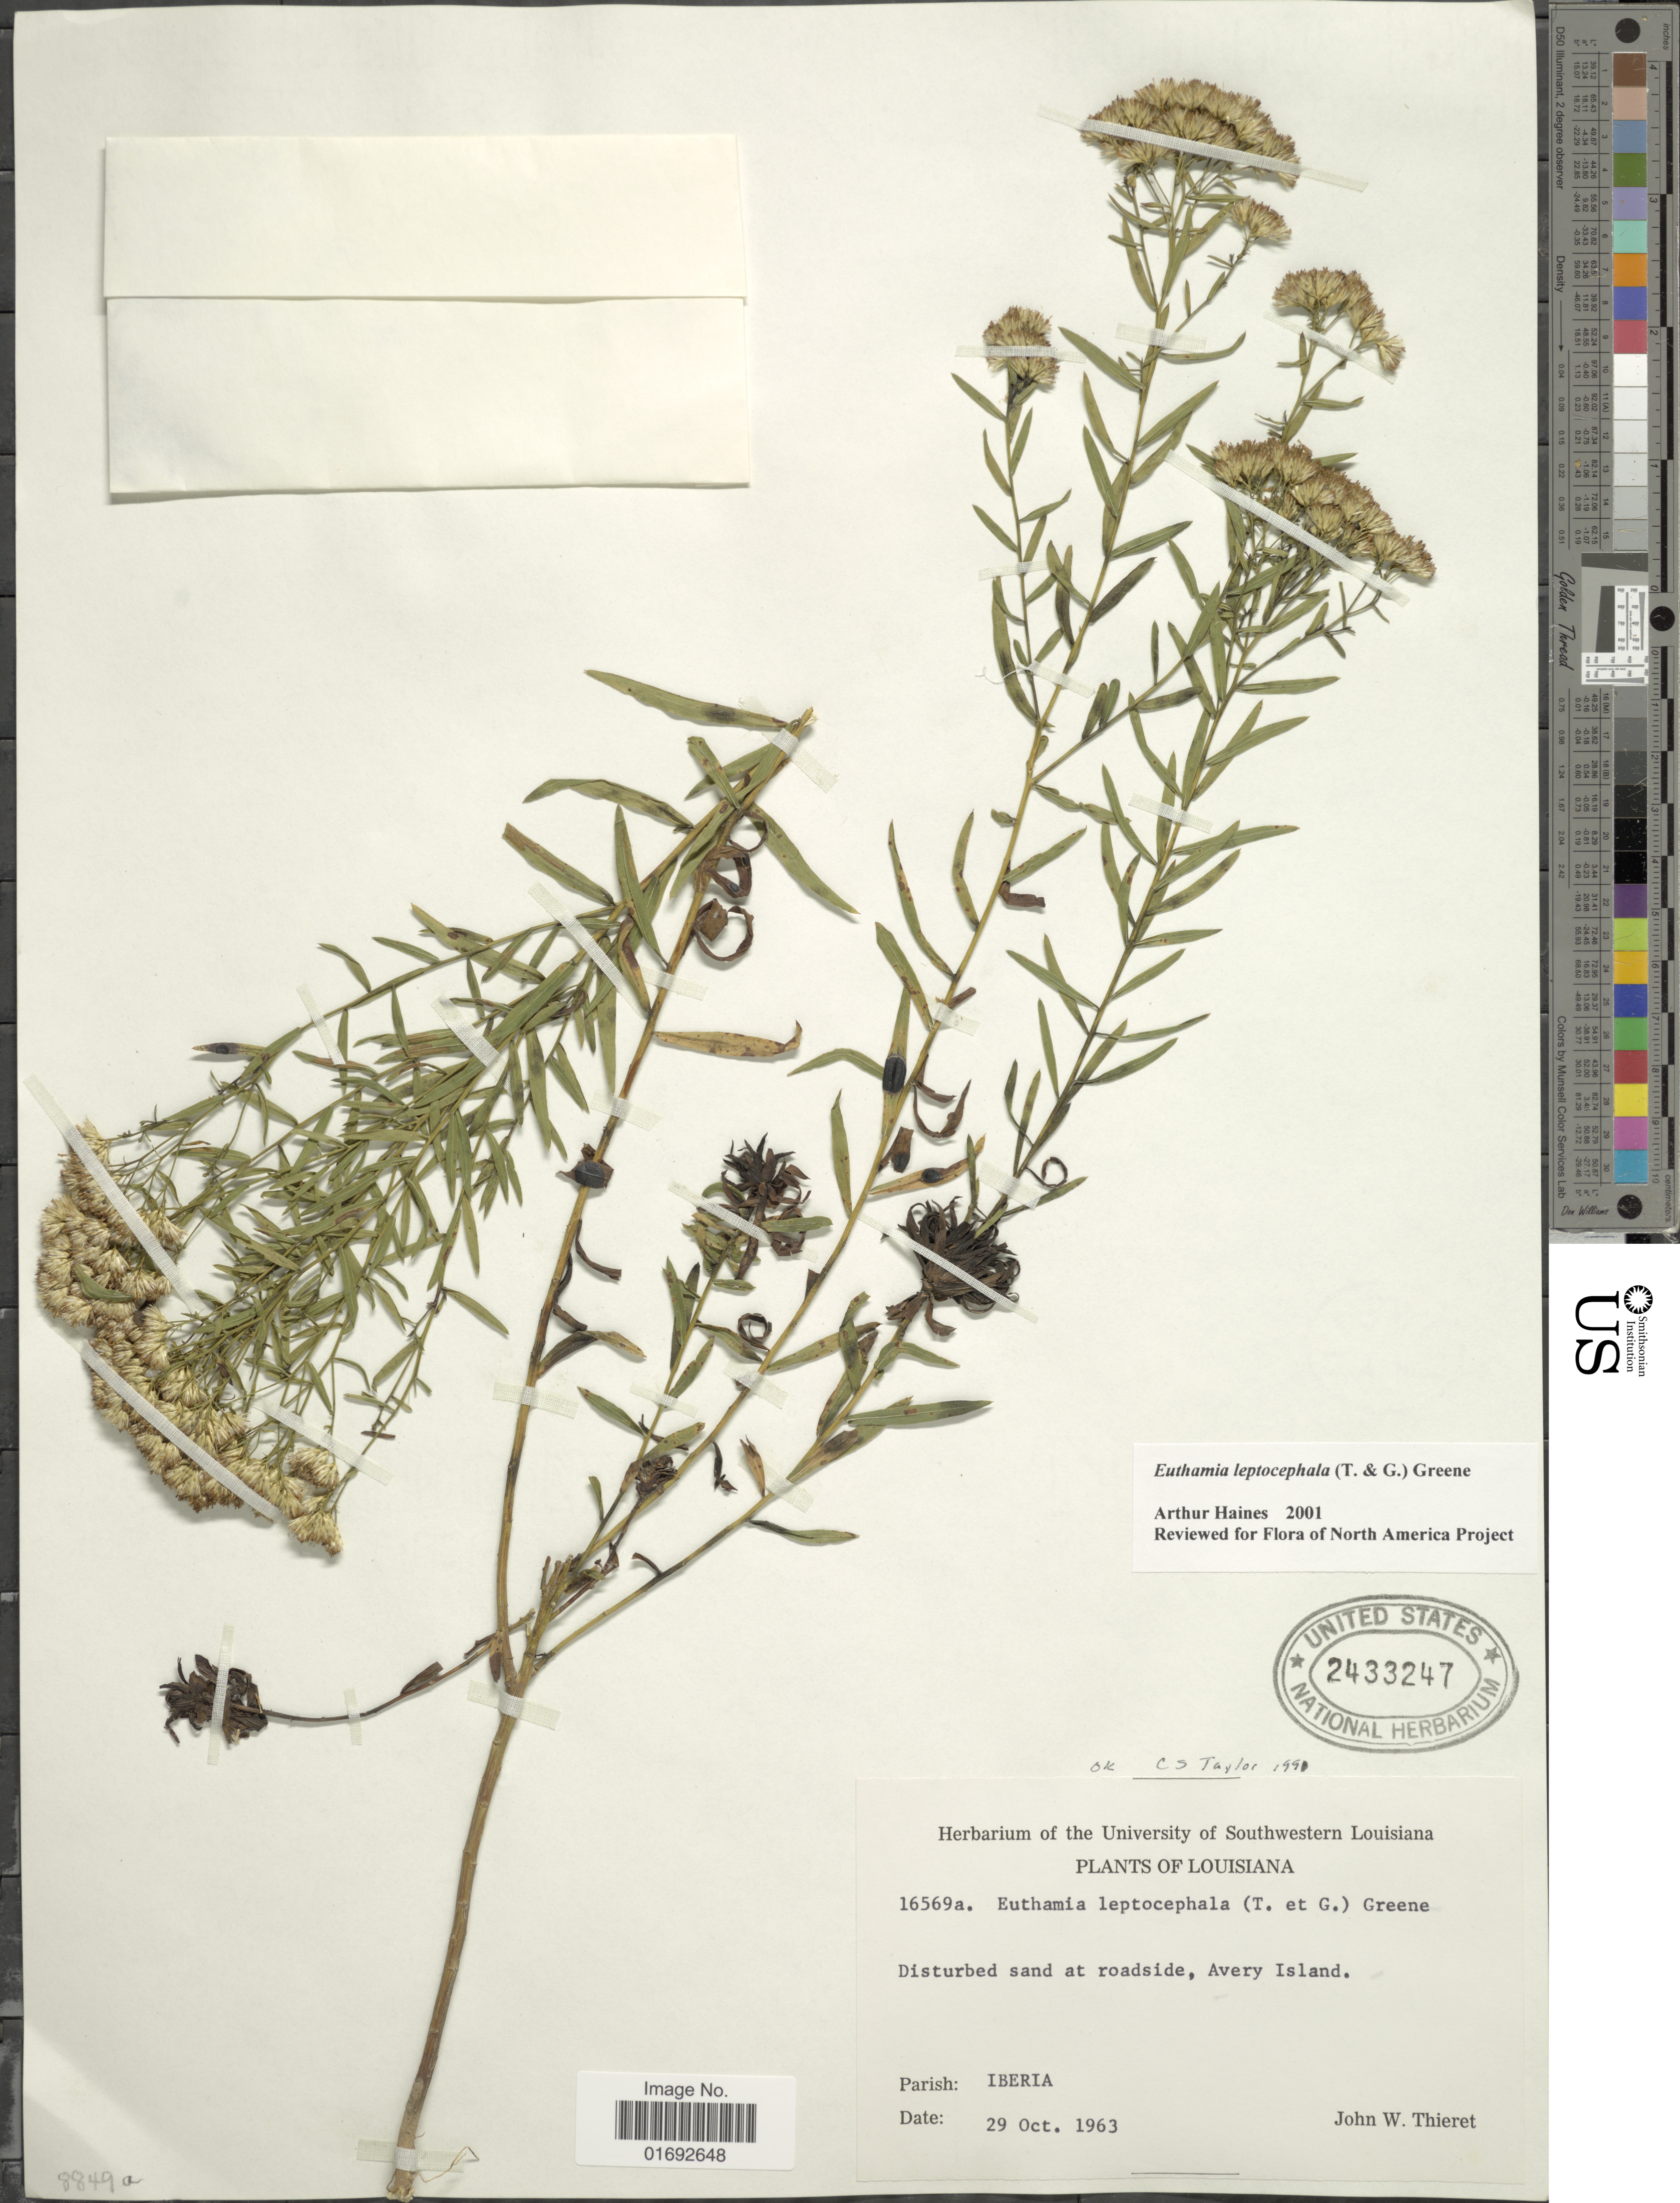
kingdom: Plantae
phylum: Tracheophyta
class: Magnoliopsida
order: Asterales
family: Asteraceae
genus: Euthamia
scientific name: Euthamia leptocephala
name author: (Torr. & A. Gray) Greene ex Porter & Britton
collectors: J. W. Thieret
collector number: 16569a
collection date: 1963-10-29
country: United States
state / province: Louisiana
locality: Avery Island,Parish Iberia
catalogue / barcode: US 2433247